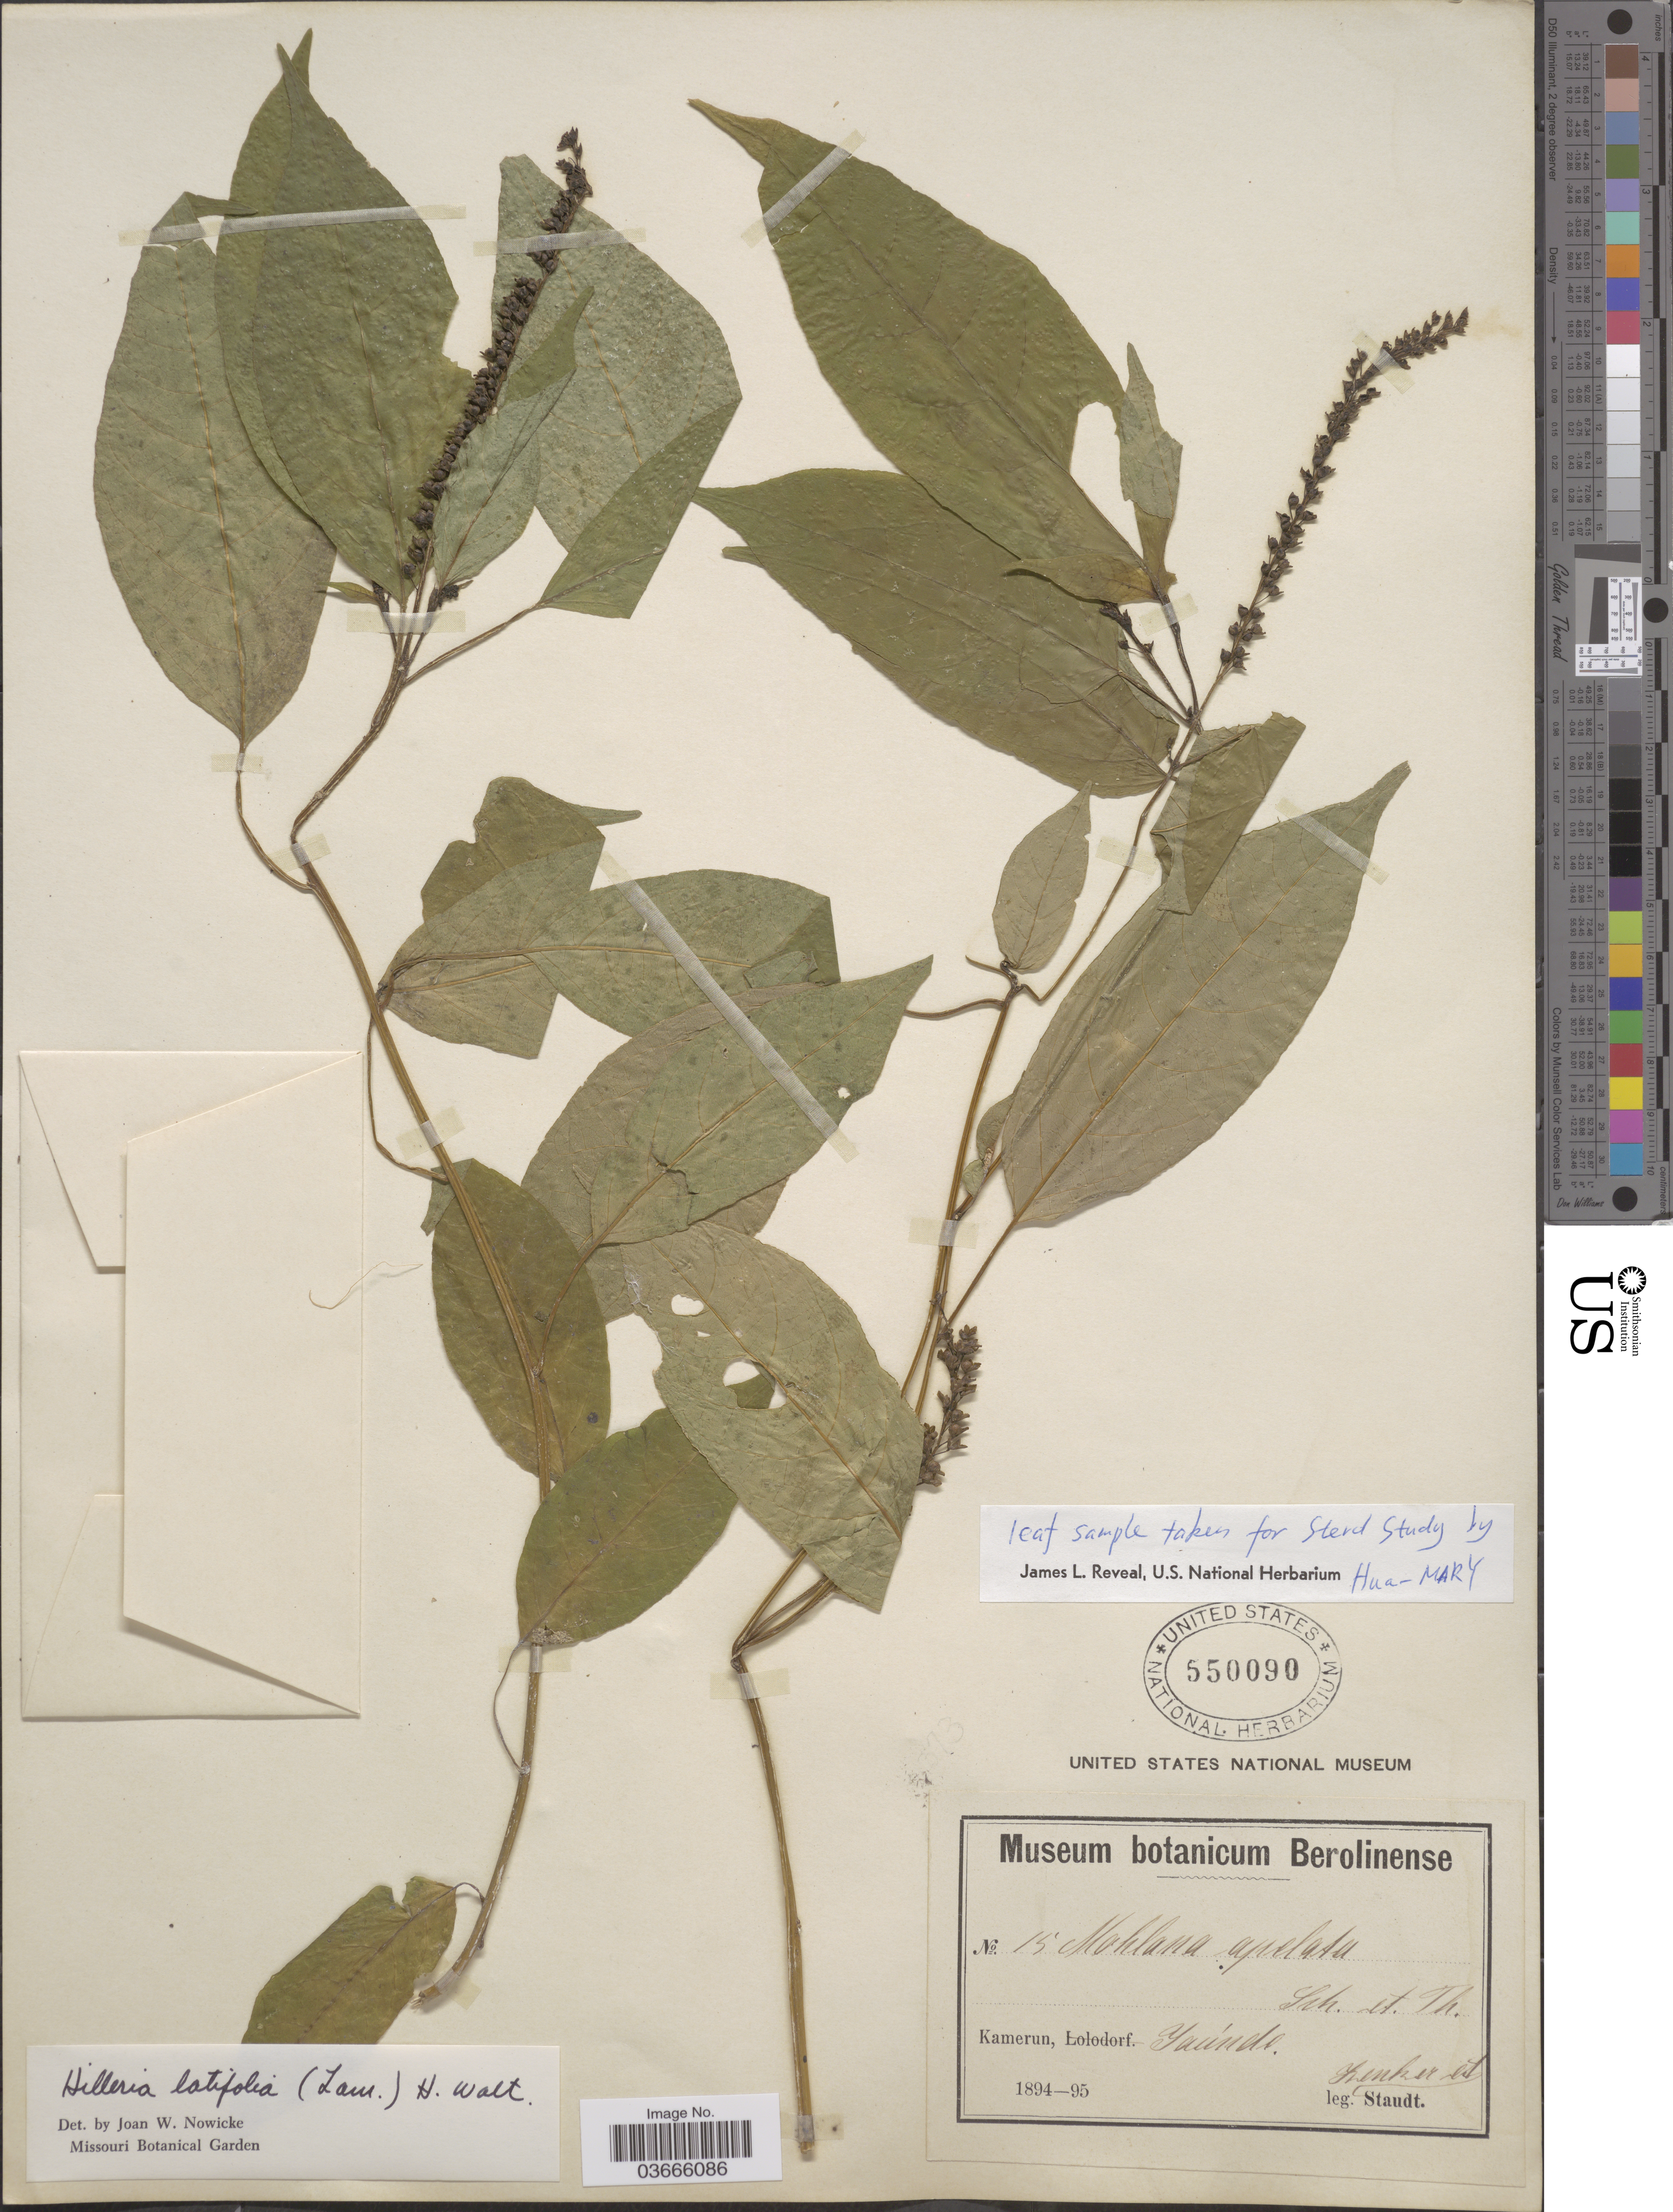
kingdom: Plantae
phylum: Tracheophyta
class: Magnoliopsida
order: Caryophyllales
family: Phytolaccaceae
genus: Hilleria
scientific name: Hilleria latifolia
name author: (Lam.) H. Walter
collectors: Zenker, -- & -. Staudt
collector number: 15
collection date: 1894/1895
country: Cameroon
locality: Kamerun. Yaúnde.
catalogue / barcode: US 550090